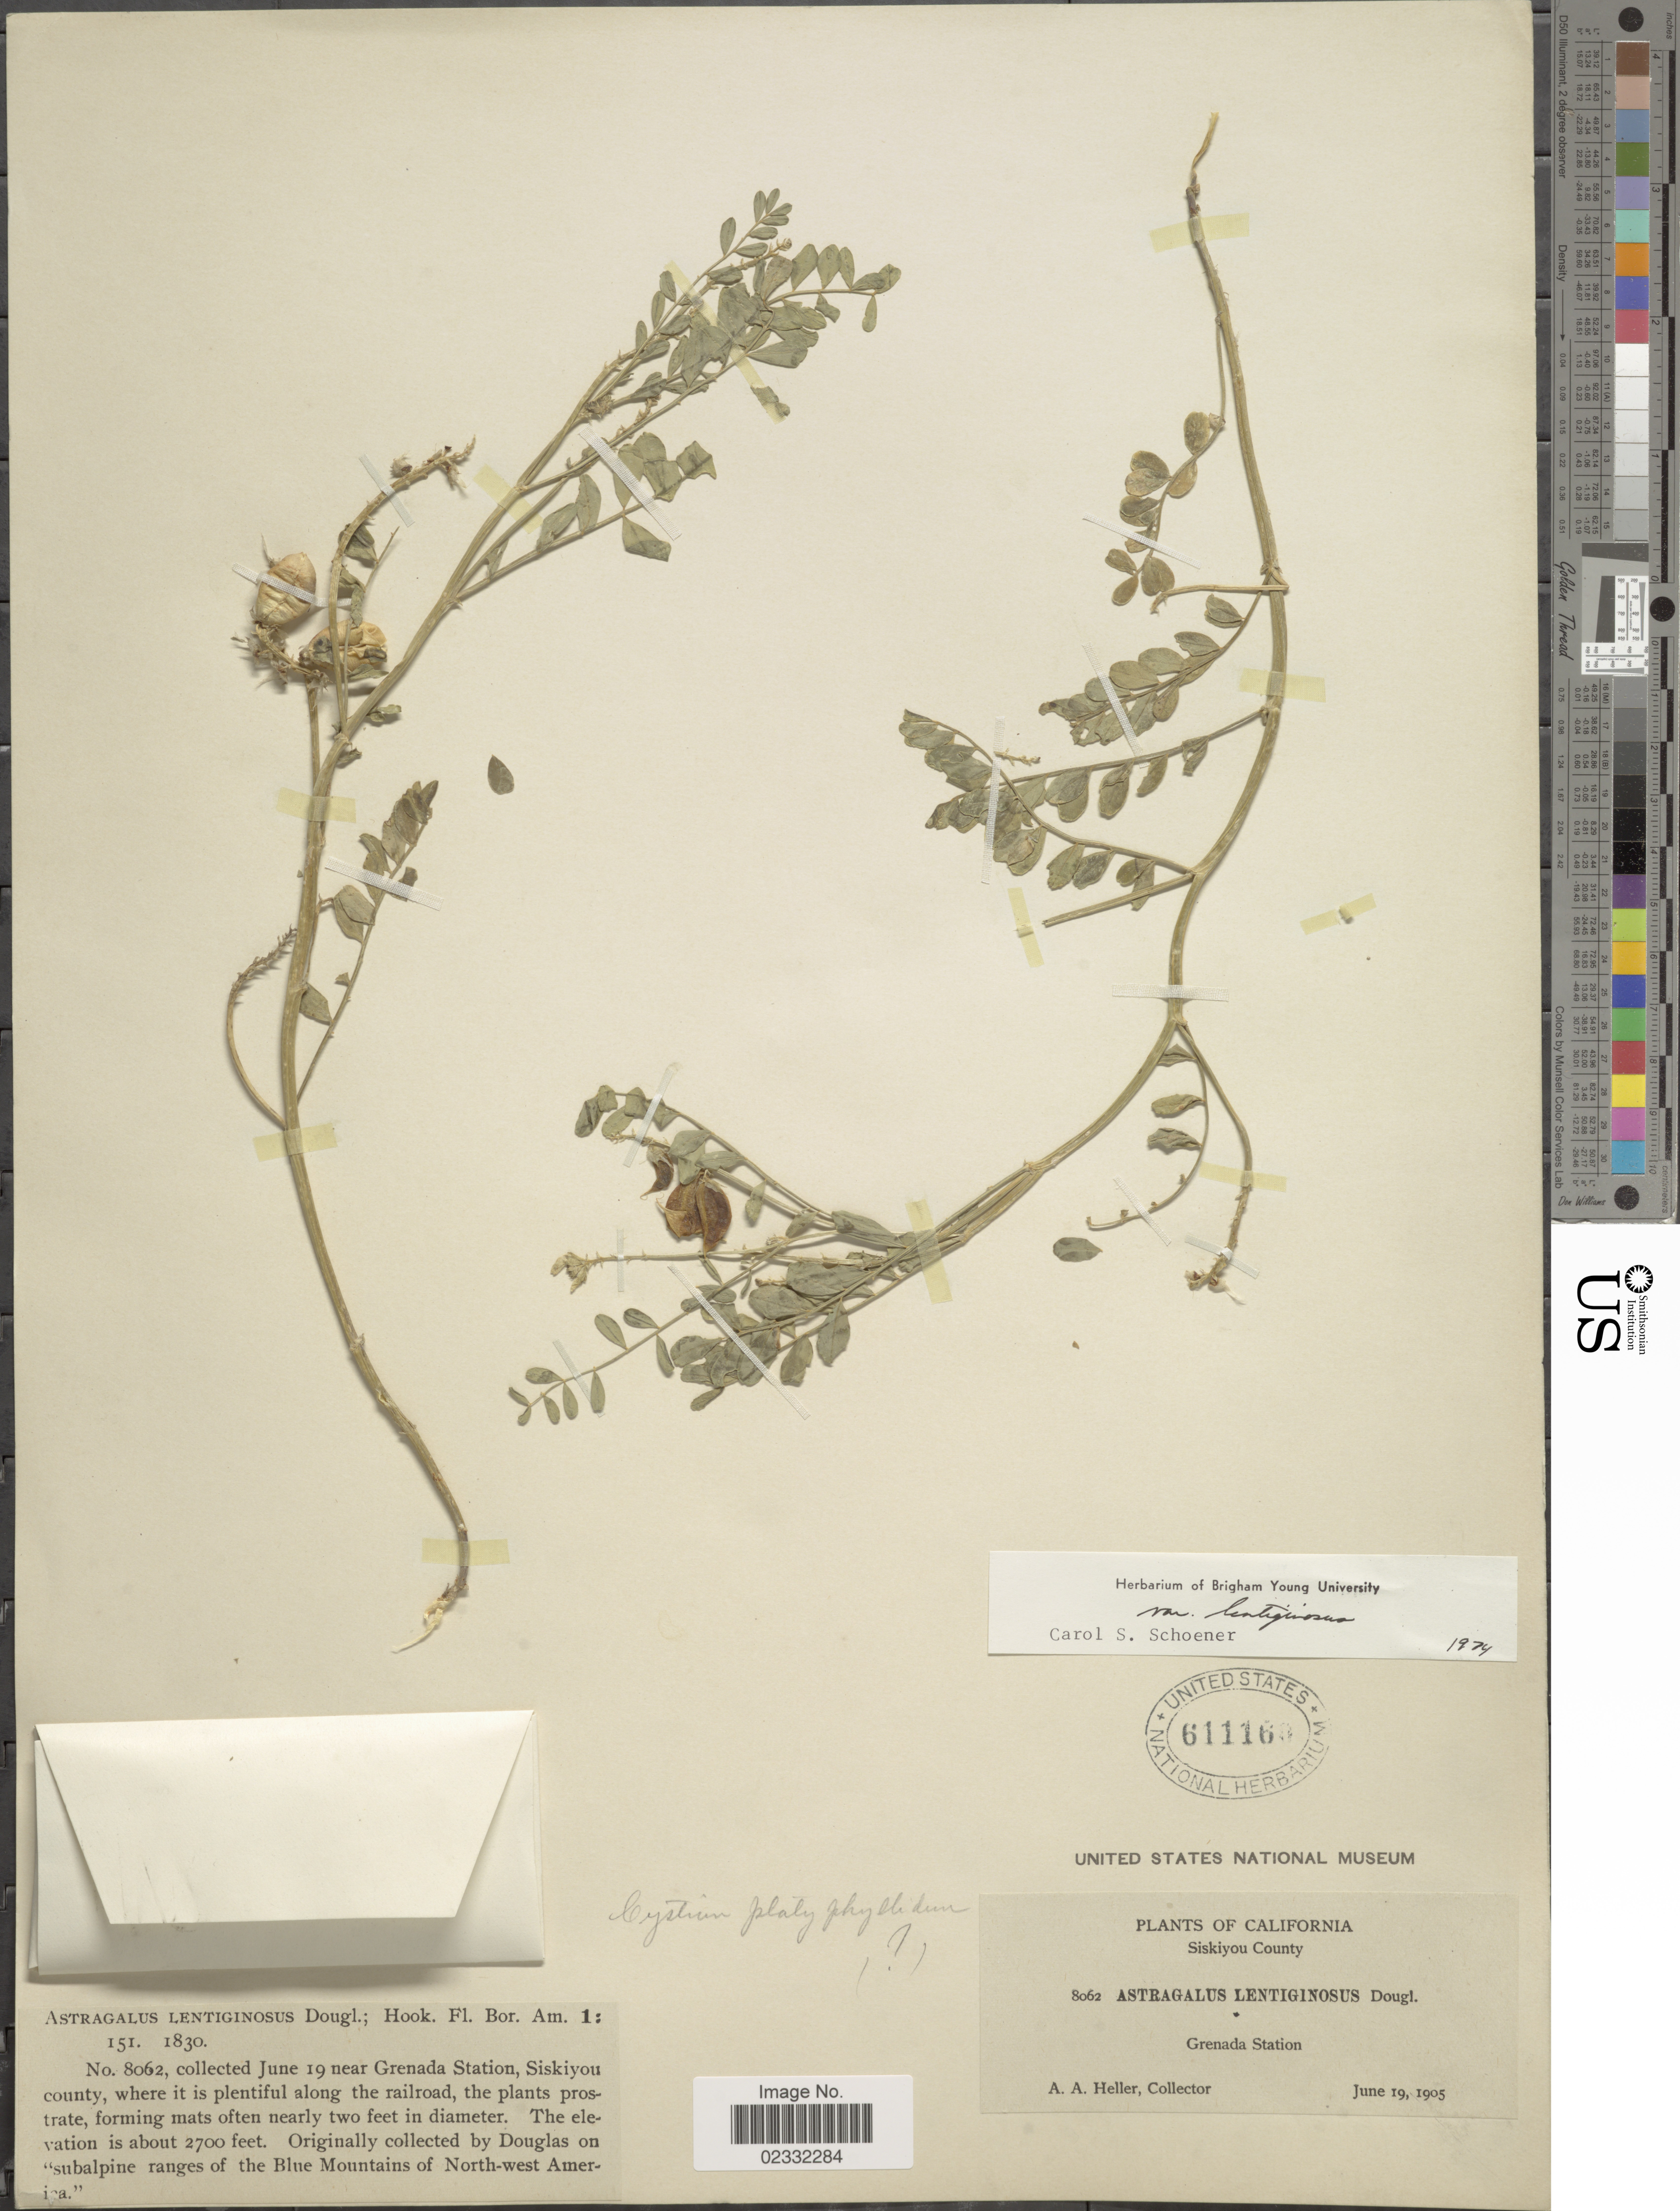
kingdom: Plantae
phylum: Tracheophyta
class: Magnoliopsida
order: Fabales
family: Fabaceae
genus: Astragalus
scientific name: Astragalus lentiginosus var. lentiginosus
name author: Douglas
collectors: A. A. Heller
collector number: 8062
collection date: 1905-06-19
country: United States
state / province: California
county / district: Siskiyou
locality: California, Siskiyou County. Grenada Station.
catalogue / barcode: US 611160